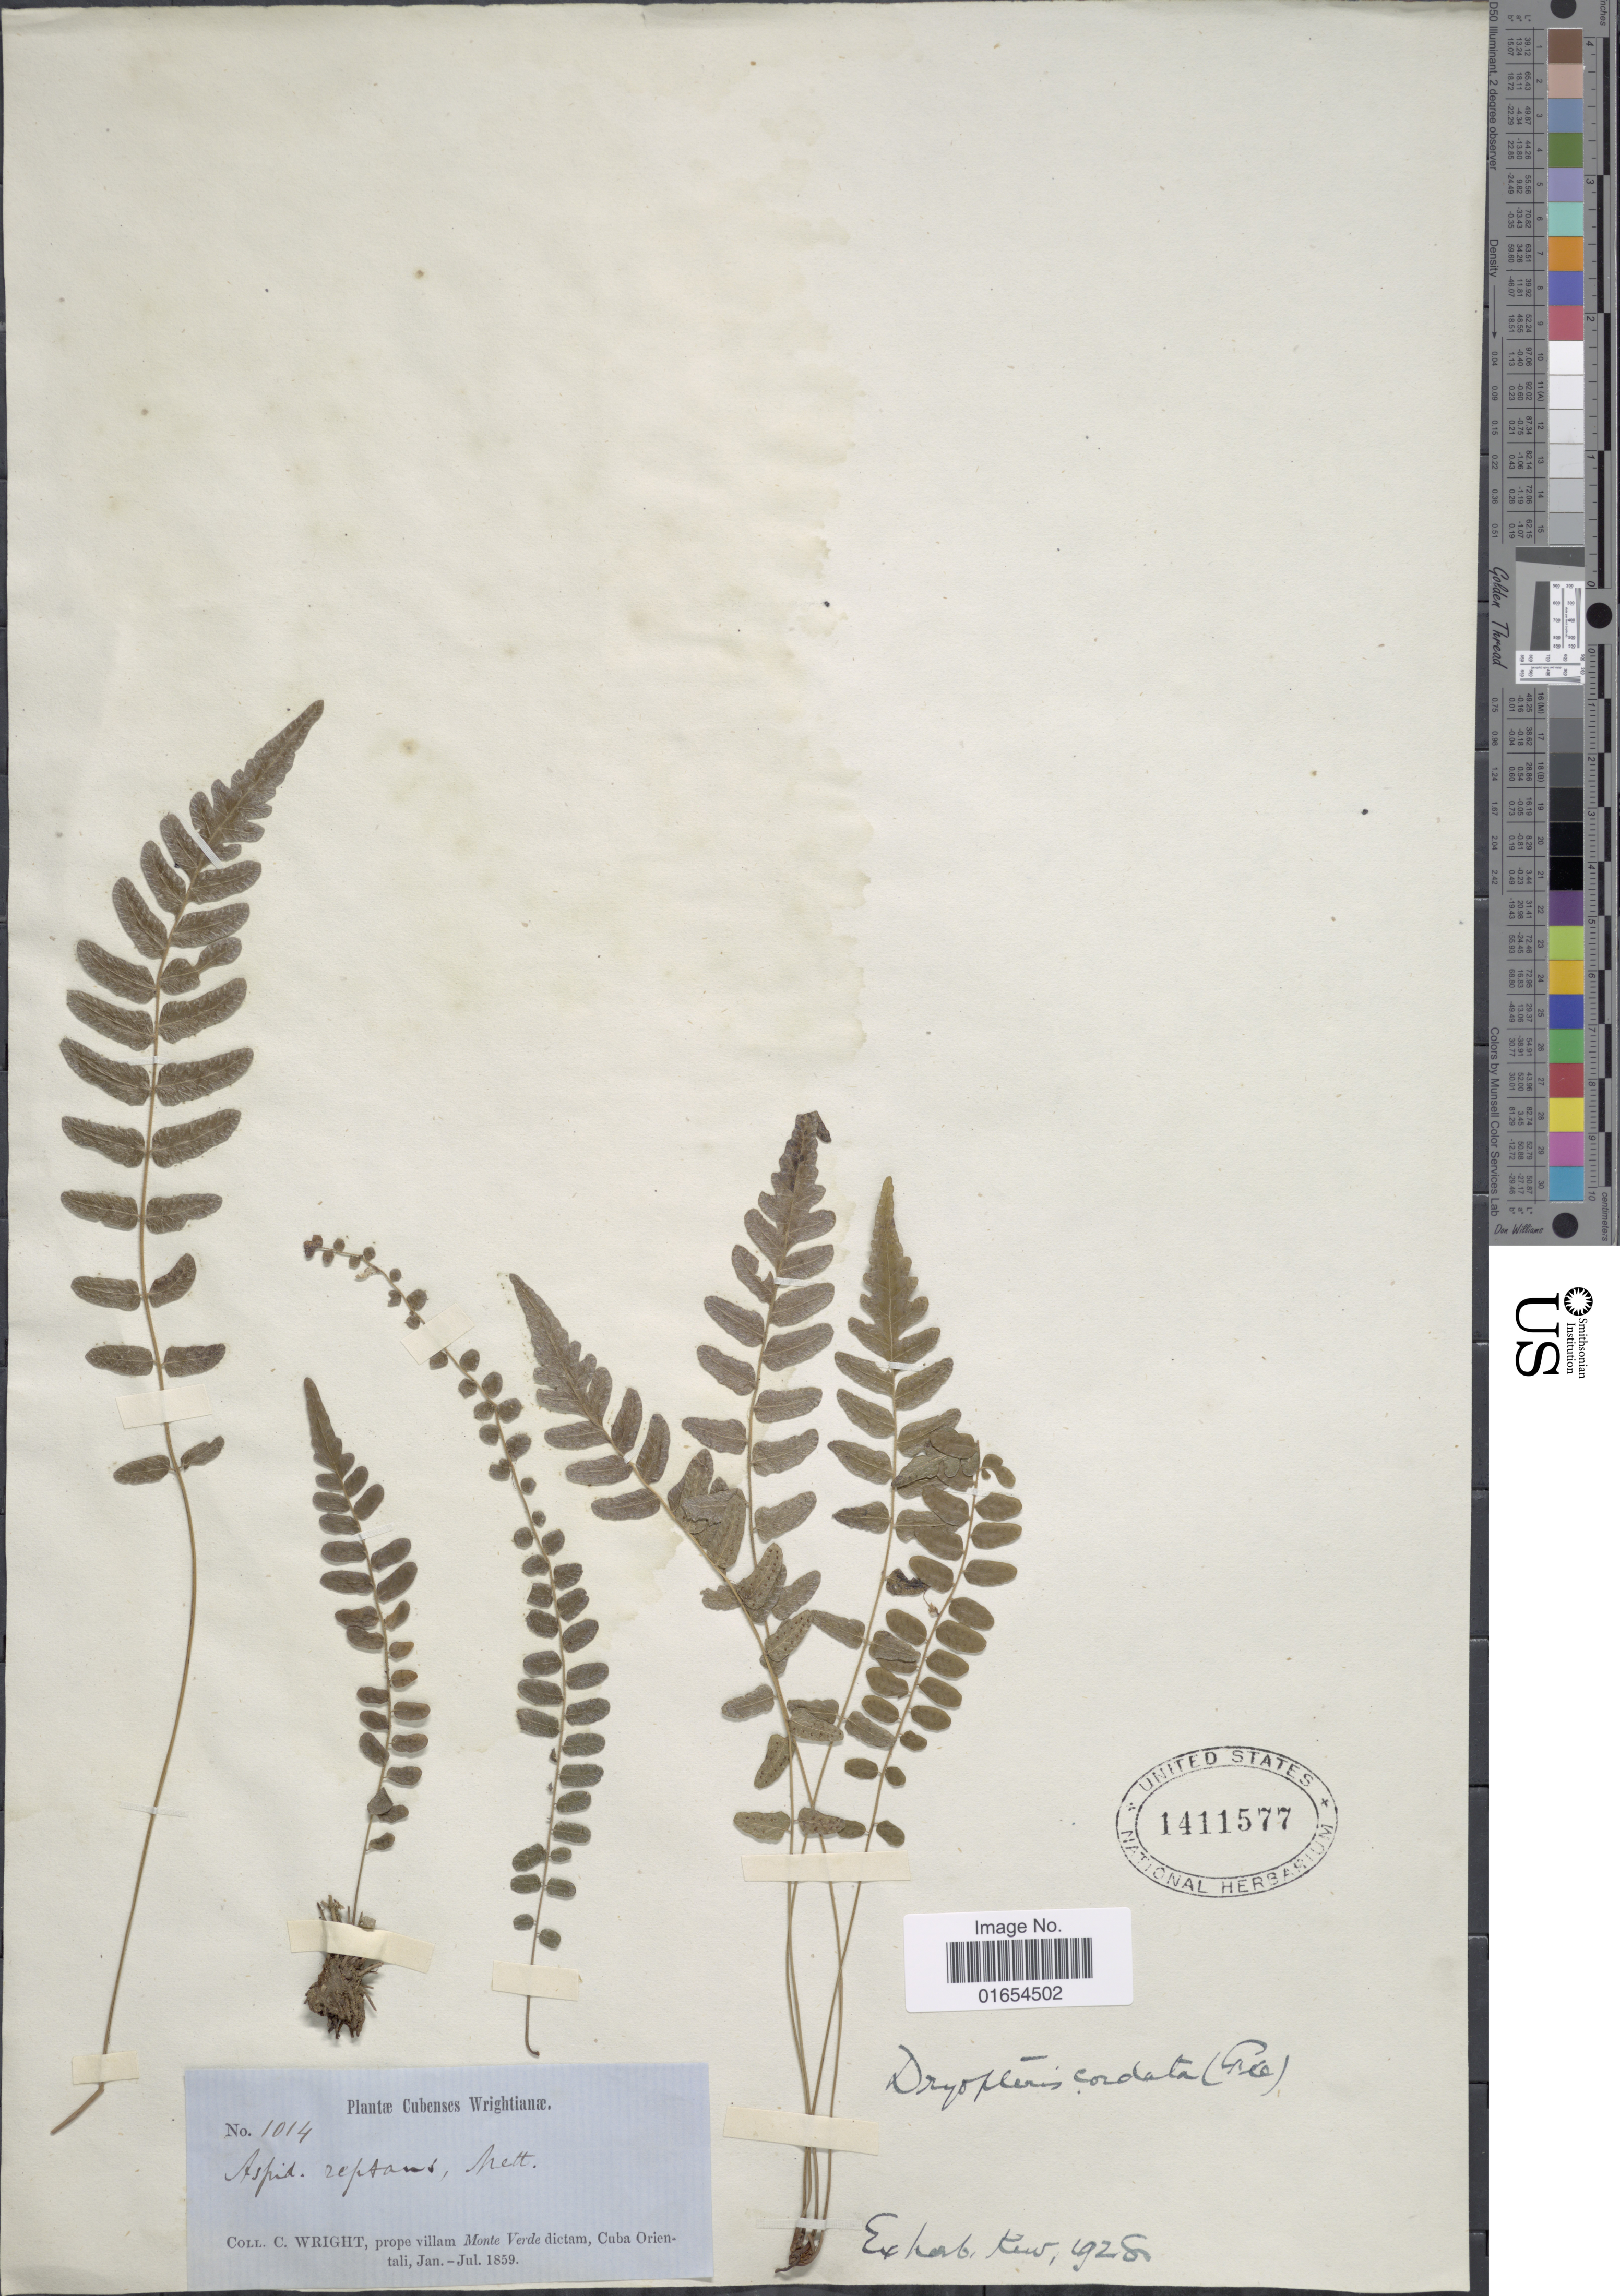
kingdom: Plantae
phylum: Tracheophyta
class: Polypodiopsida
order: Polypodiales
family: Thelypteridaceae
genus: Goniopteris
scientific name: Goniopteris cordata (Fée) comb. nov., ined 2015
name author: (Fée)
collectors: C. Wright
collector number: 1014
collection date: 1859-01/1859-07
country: Cuba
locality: Prope villiam Monte verde Dictam, Cuba Orientali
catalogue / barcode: US 1411577